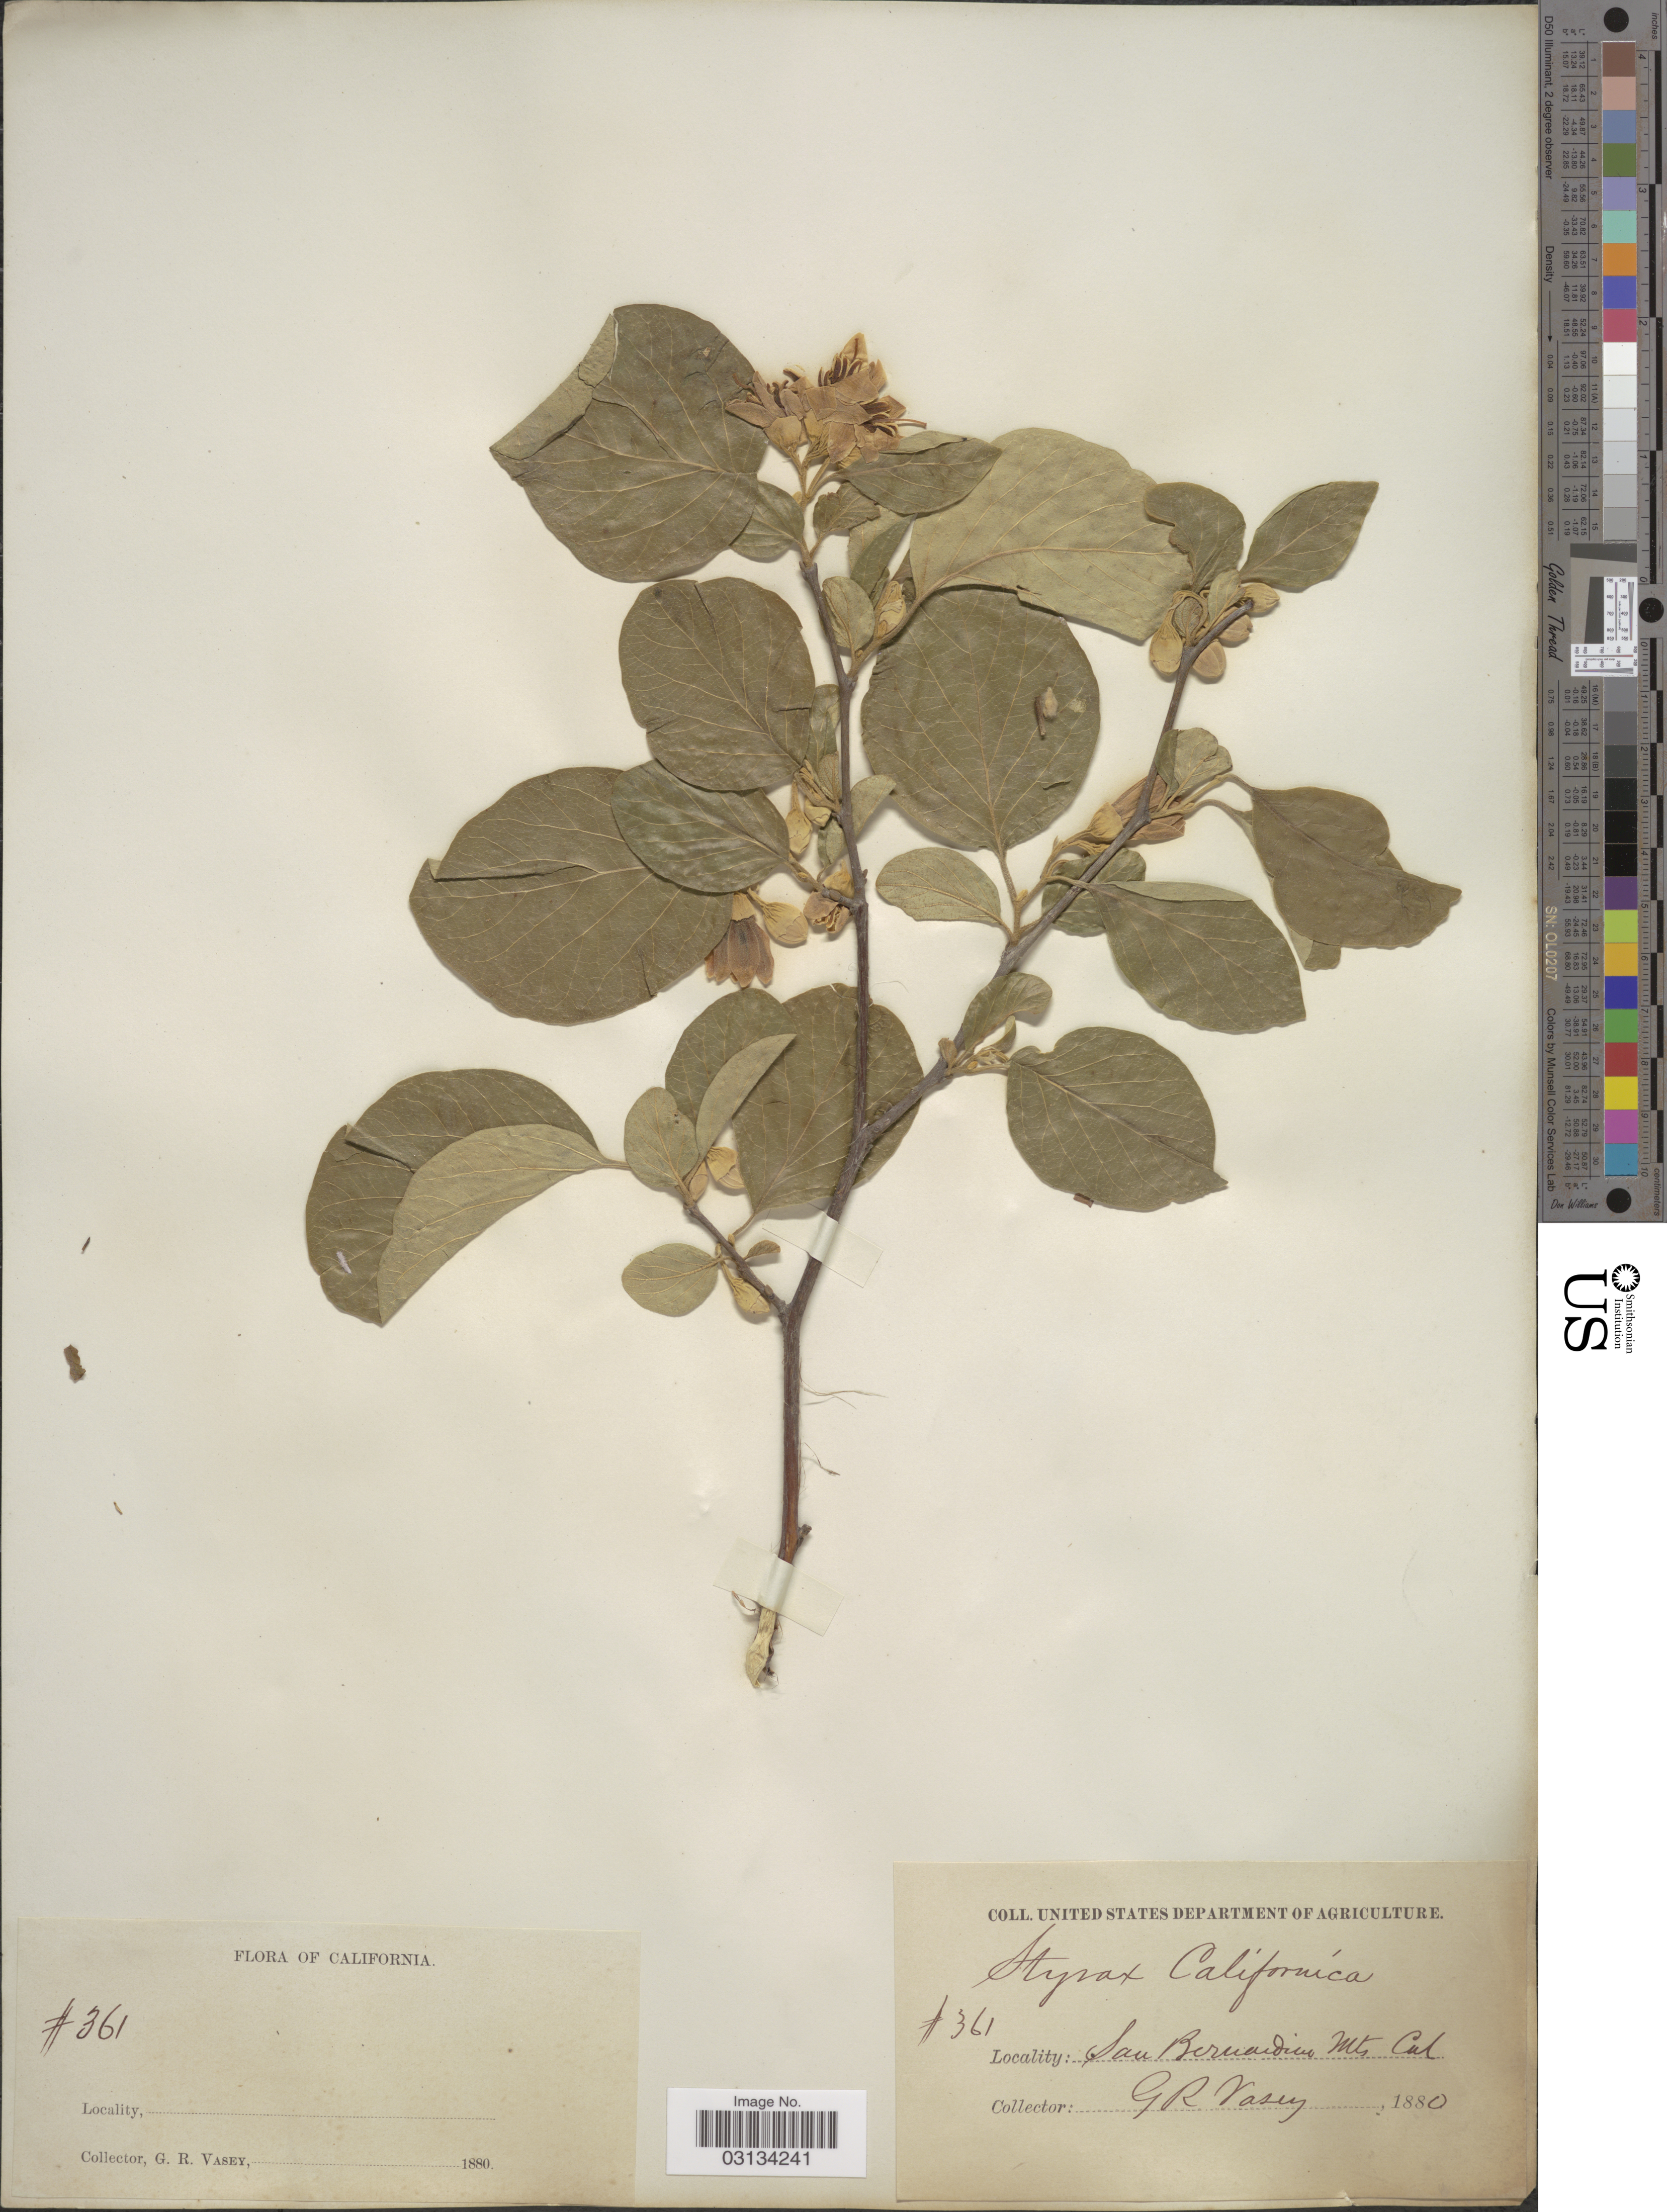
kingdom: Plantae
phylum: Tracheophyta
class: Magnoliopsida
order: Ericales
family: Styracaceae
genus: Styrax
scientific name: Styrax californicus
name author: Torr.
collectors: G. R. Vasey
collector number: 361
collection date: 1880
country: United States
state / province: California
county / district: San Bernardino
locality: San Bernardino Mts Cal.